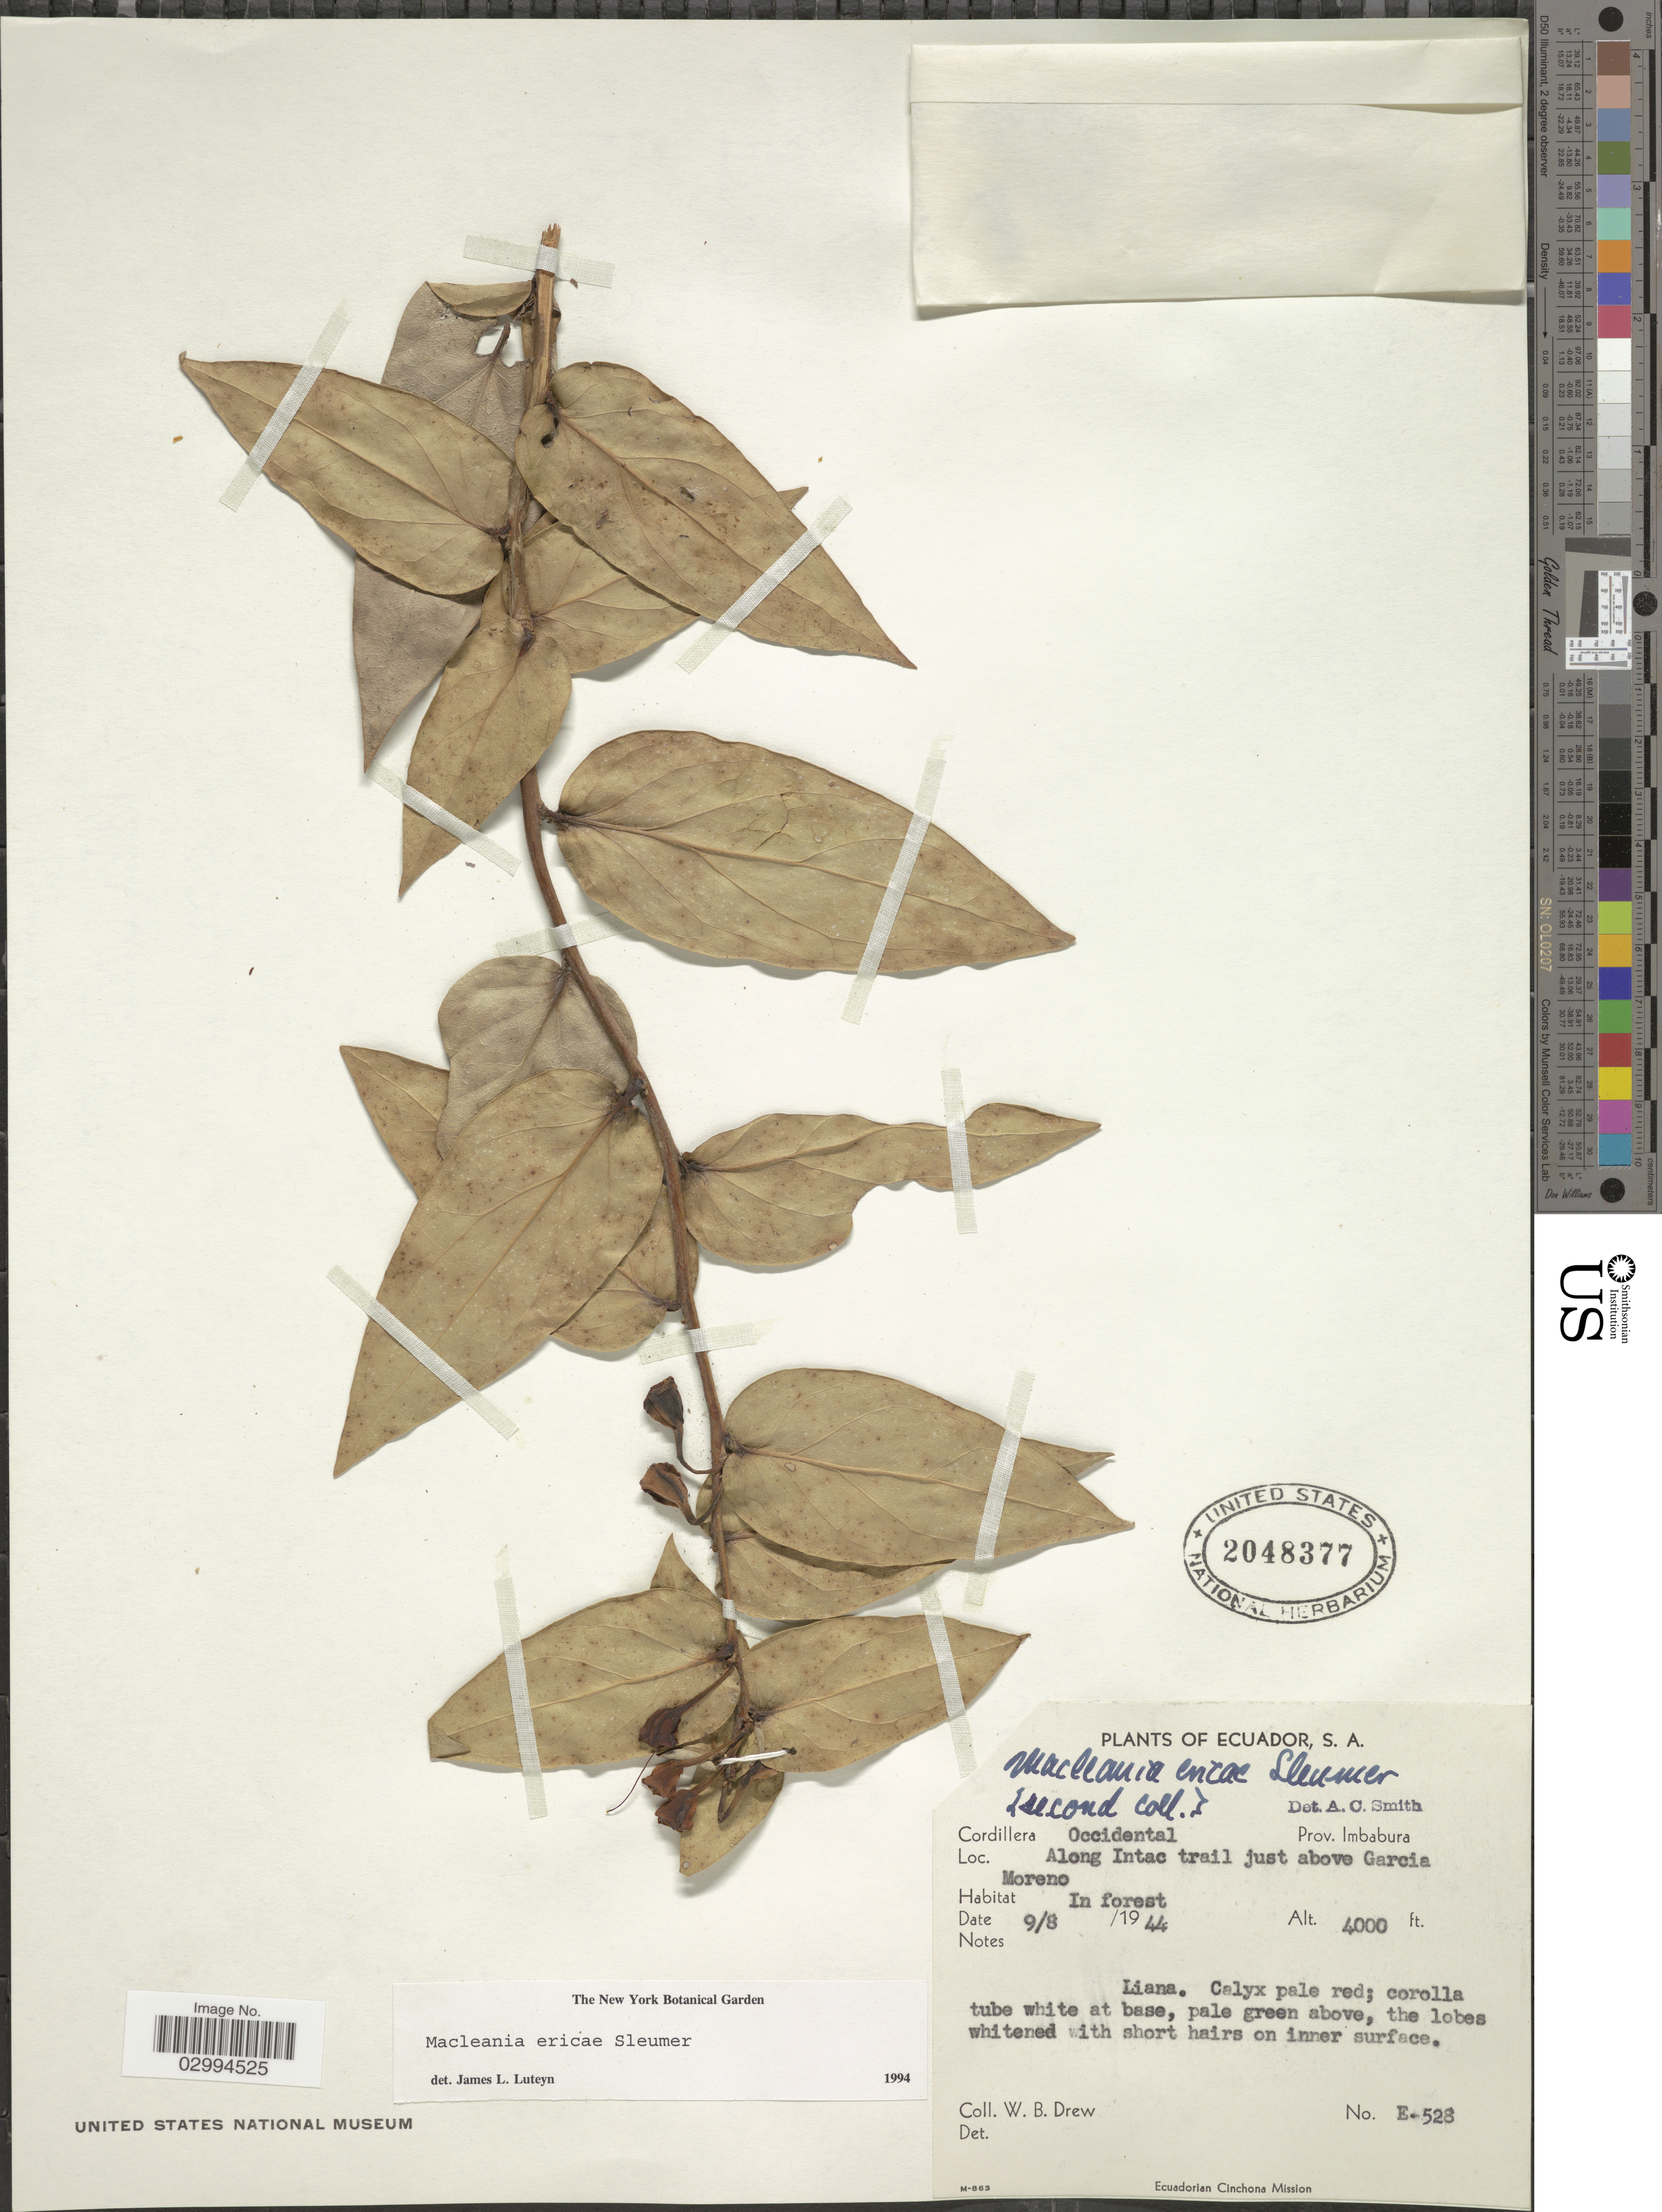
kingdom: Plantae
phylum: Tracheophyta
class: Magnoliopsida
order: Ericales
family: Ericaceae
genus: Macleania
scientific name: Macleania ericae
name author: Sleumer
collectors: W. B. Drew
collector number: E-528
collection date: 1944-08-09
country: Ecuador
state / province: Imbabura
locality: Cordillera Occidental. Along Intac trail just above Garcia Moreno.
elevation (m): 1219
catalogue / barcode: US 2048377